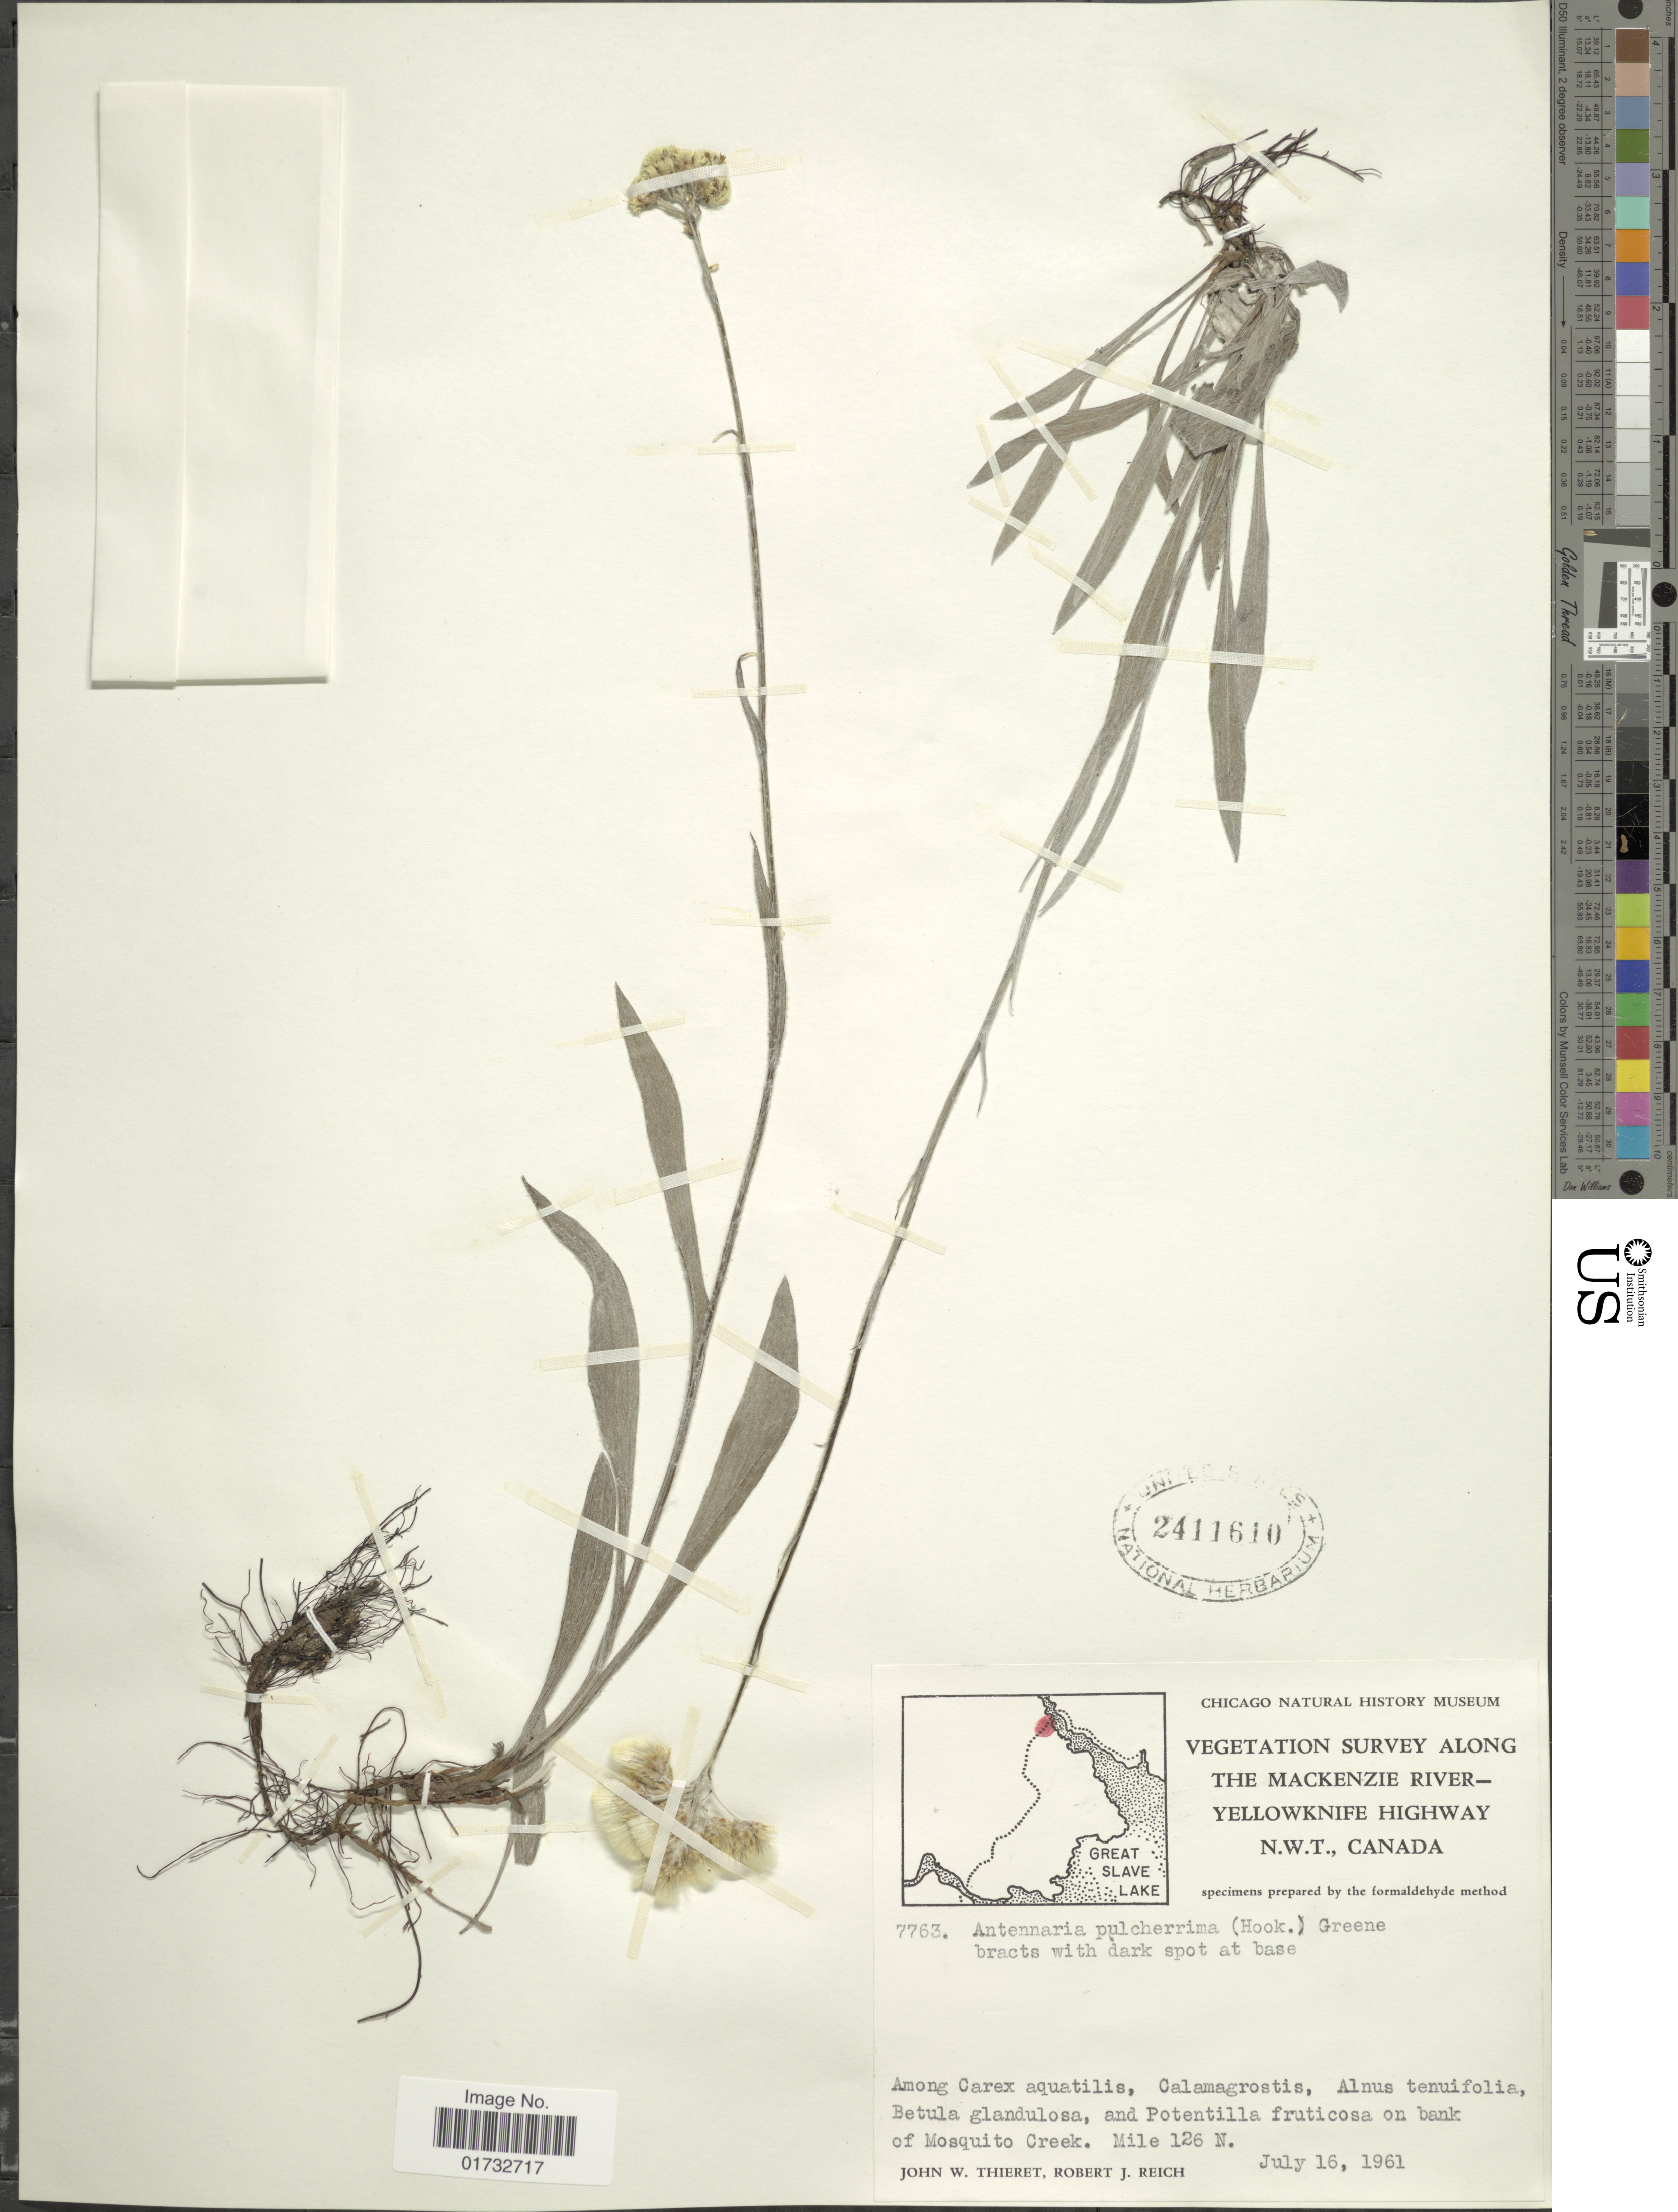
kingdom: Plantae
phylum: Tracheophyta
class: Magnoliopsida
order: Asterales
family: Asteraceae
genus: Antennaria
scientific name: Antennaria pulcherrima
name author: (Hook.) Greene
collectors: J. W. Thieret & R. Reich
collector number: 7763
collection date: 1961-07-16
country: Canada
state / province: Northwest Territories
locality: Along the Mackenzie River-Yellowknife Highway. bank of Mosquito Creek. Mile 126 N.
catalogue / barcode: US 2411610